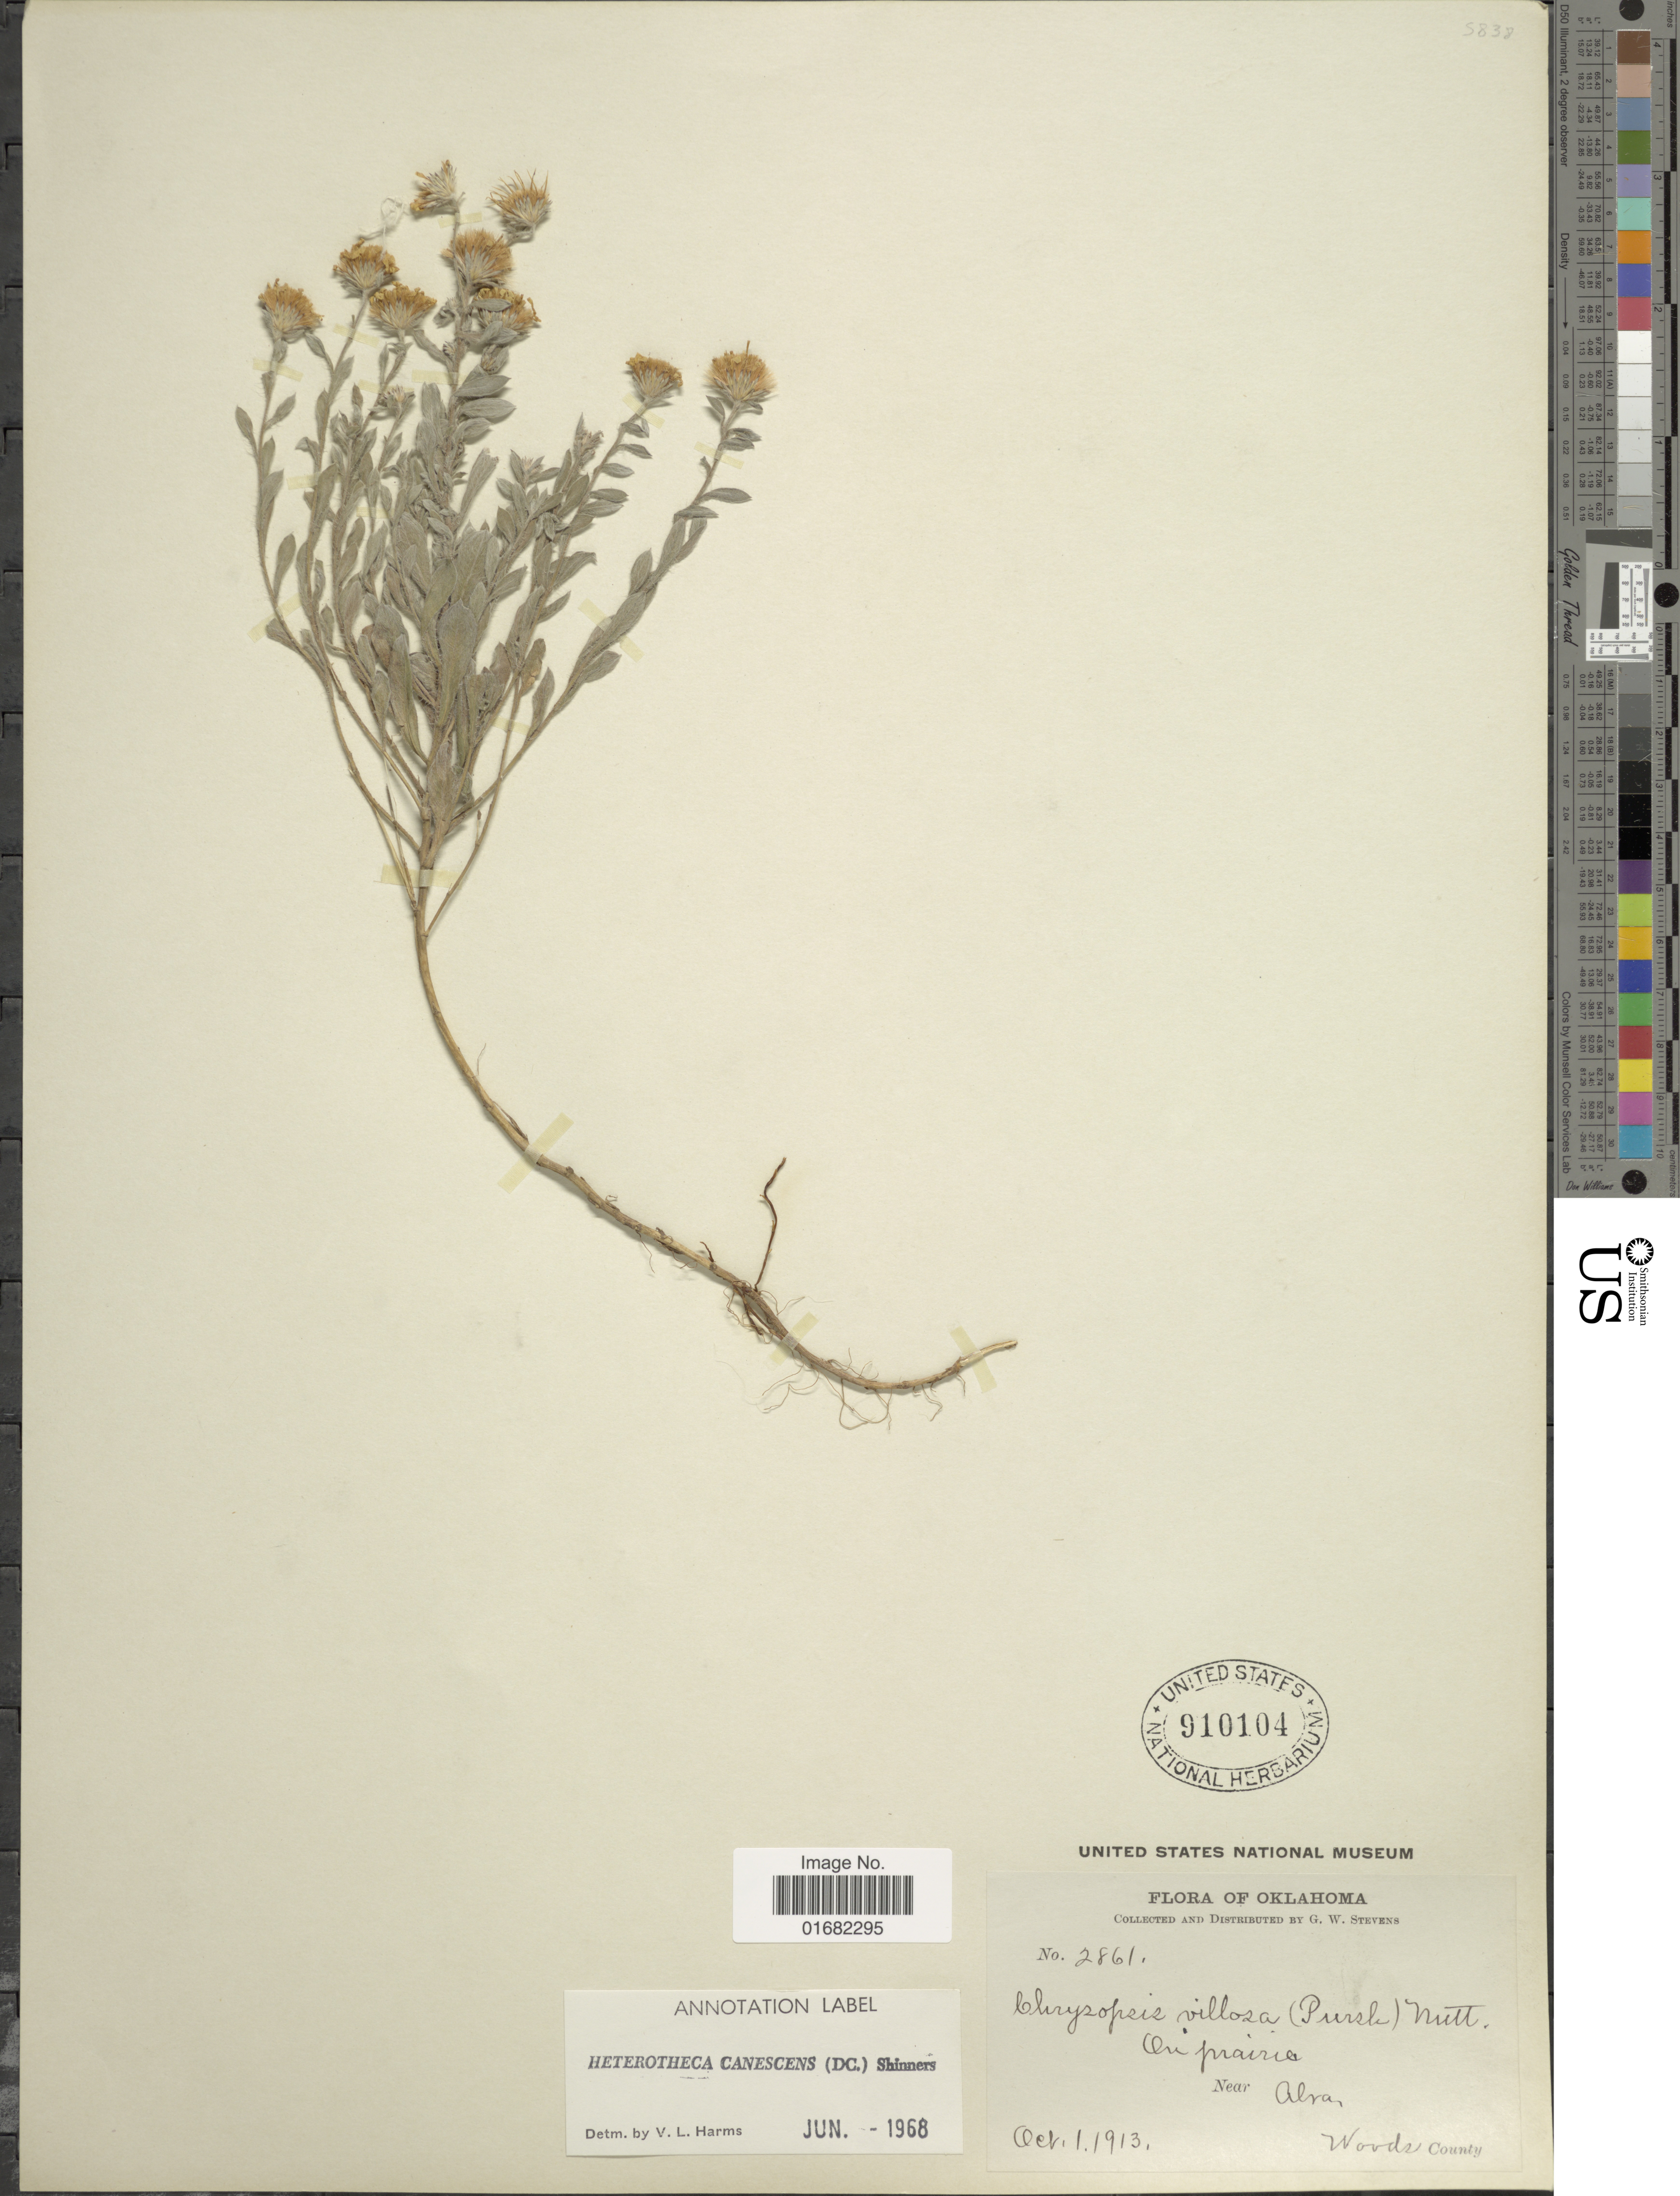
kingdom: Plantae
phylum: Tracheophyta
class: Magnoliopsida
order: Asterales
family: Asteraceae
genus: Heterotheca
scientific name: Heterotheca canescens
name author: (DC.) Shinners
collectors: G. W. Stevens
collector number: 2861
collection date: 1913-10-01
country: United States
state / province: Oklahoma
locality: Near Alra, Woods County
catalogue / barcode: US 910104